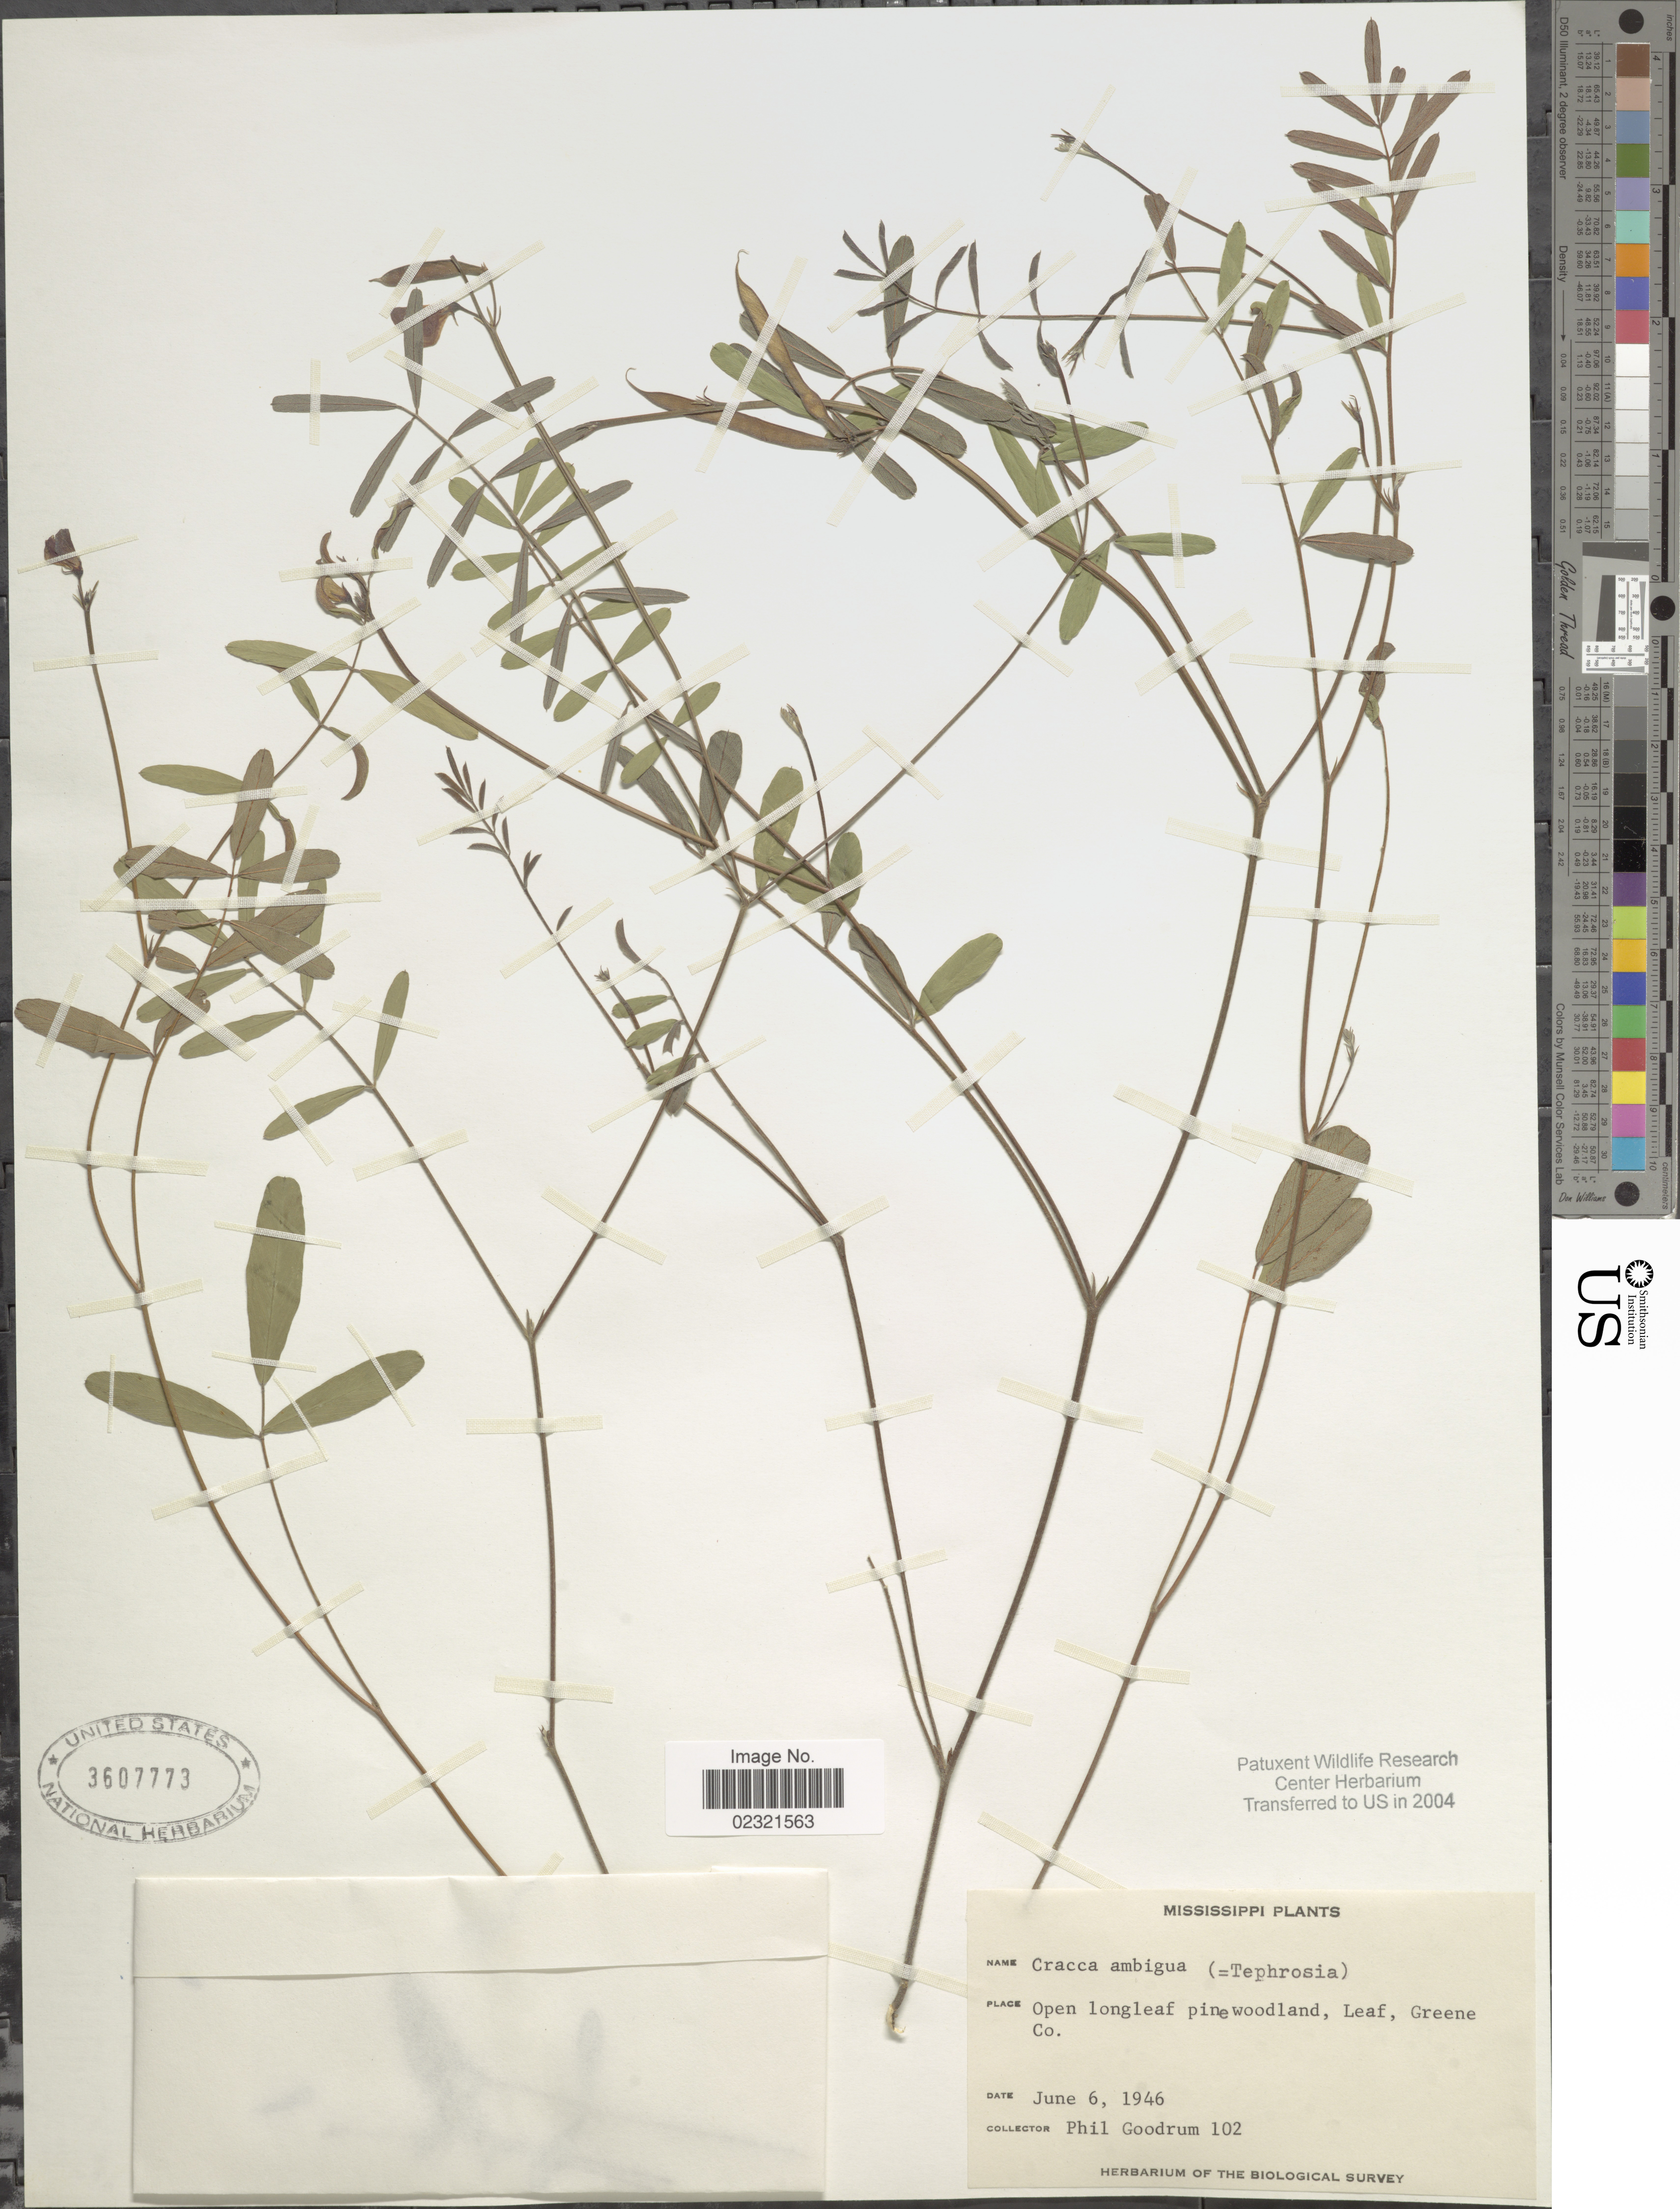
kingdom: Plantae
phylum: Tracheophyta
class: Magnoliopsida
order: Fabales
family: Fabaceae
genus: Tephrosia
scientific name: Tephrosia florida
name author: (Dietr.) C.E. Wood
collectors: P. Goodrum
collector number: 102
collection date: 1946-06-06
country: United States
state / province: Mississippi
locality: Open longleaf pinewoodland, Leaf, Greene Co.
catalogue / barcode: US 3607773